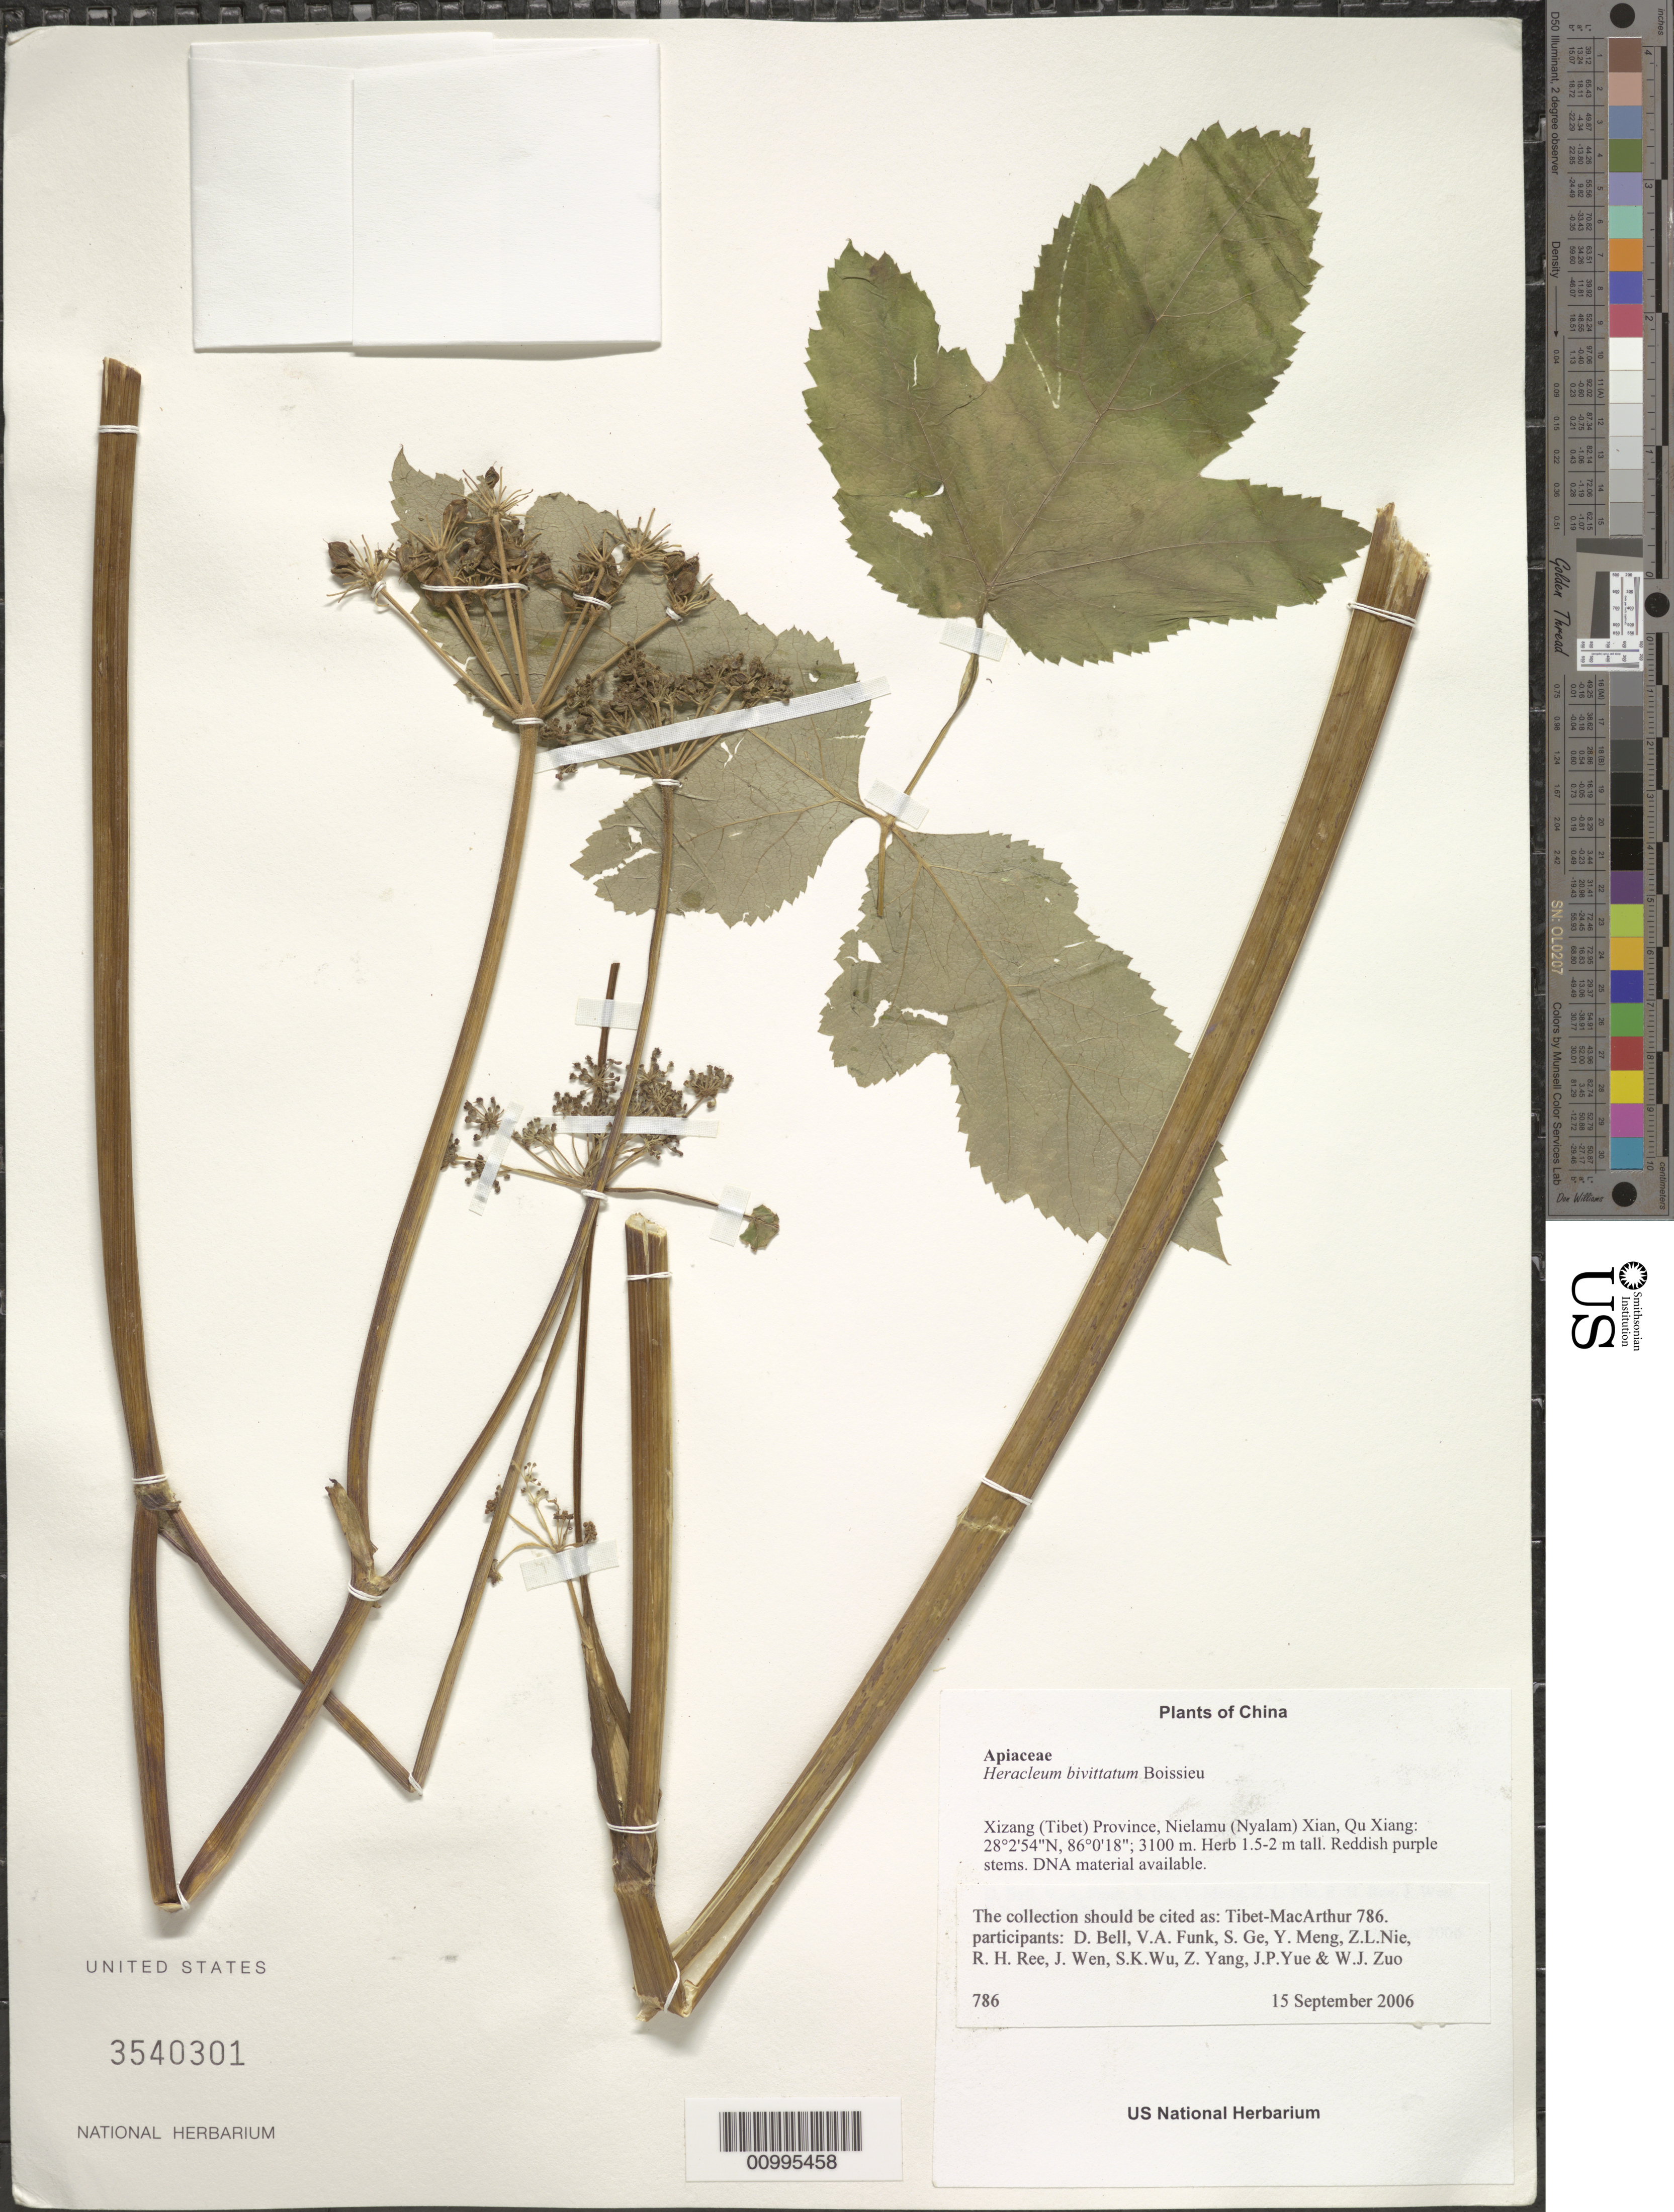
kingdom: Plantae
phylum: Tracheophyta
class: Magnoliopsida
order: Apiales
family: Apiaceae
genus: Heracleum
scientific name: Heracleum bivittatum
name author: H. Boissieu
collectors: Tibet-MacArthur, D. A. Bell, V. Funk, S. Ge, Y. Meng, Z. Nie, R. Ree, J. Wen, J. Yue & W. Zuo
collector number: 786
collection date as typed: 15 Sep 2006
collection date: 2006-09-15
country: China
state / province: Xizang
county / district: Nielamu (Nyalam) Xian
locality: Qu Xiang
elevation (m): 3100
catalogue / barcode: US 3540301